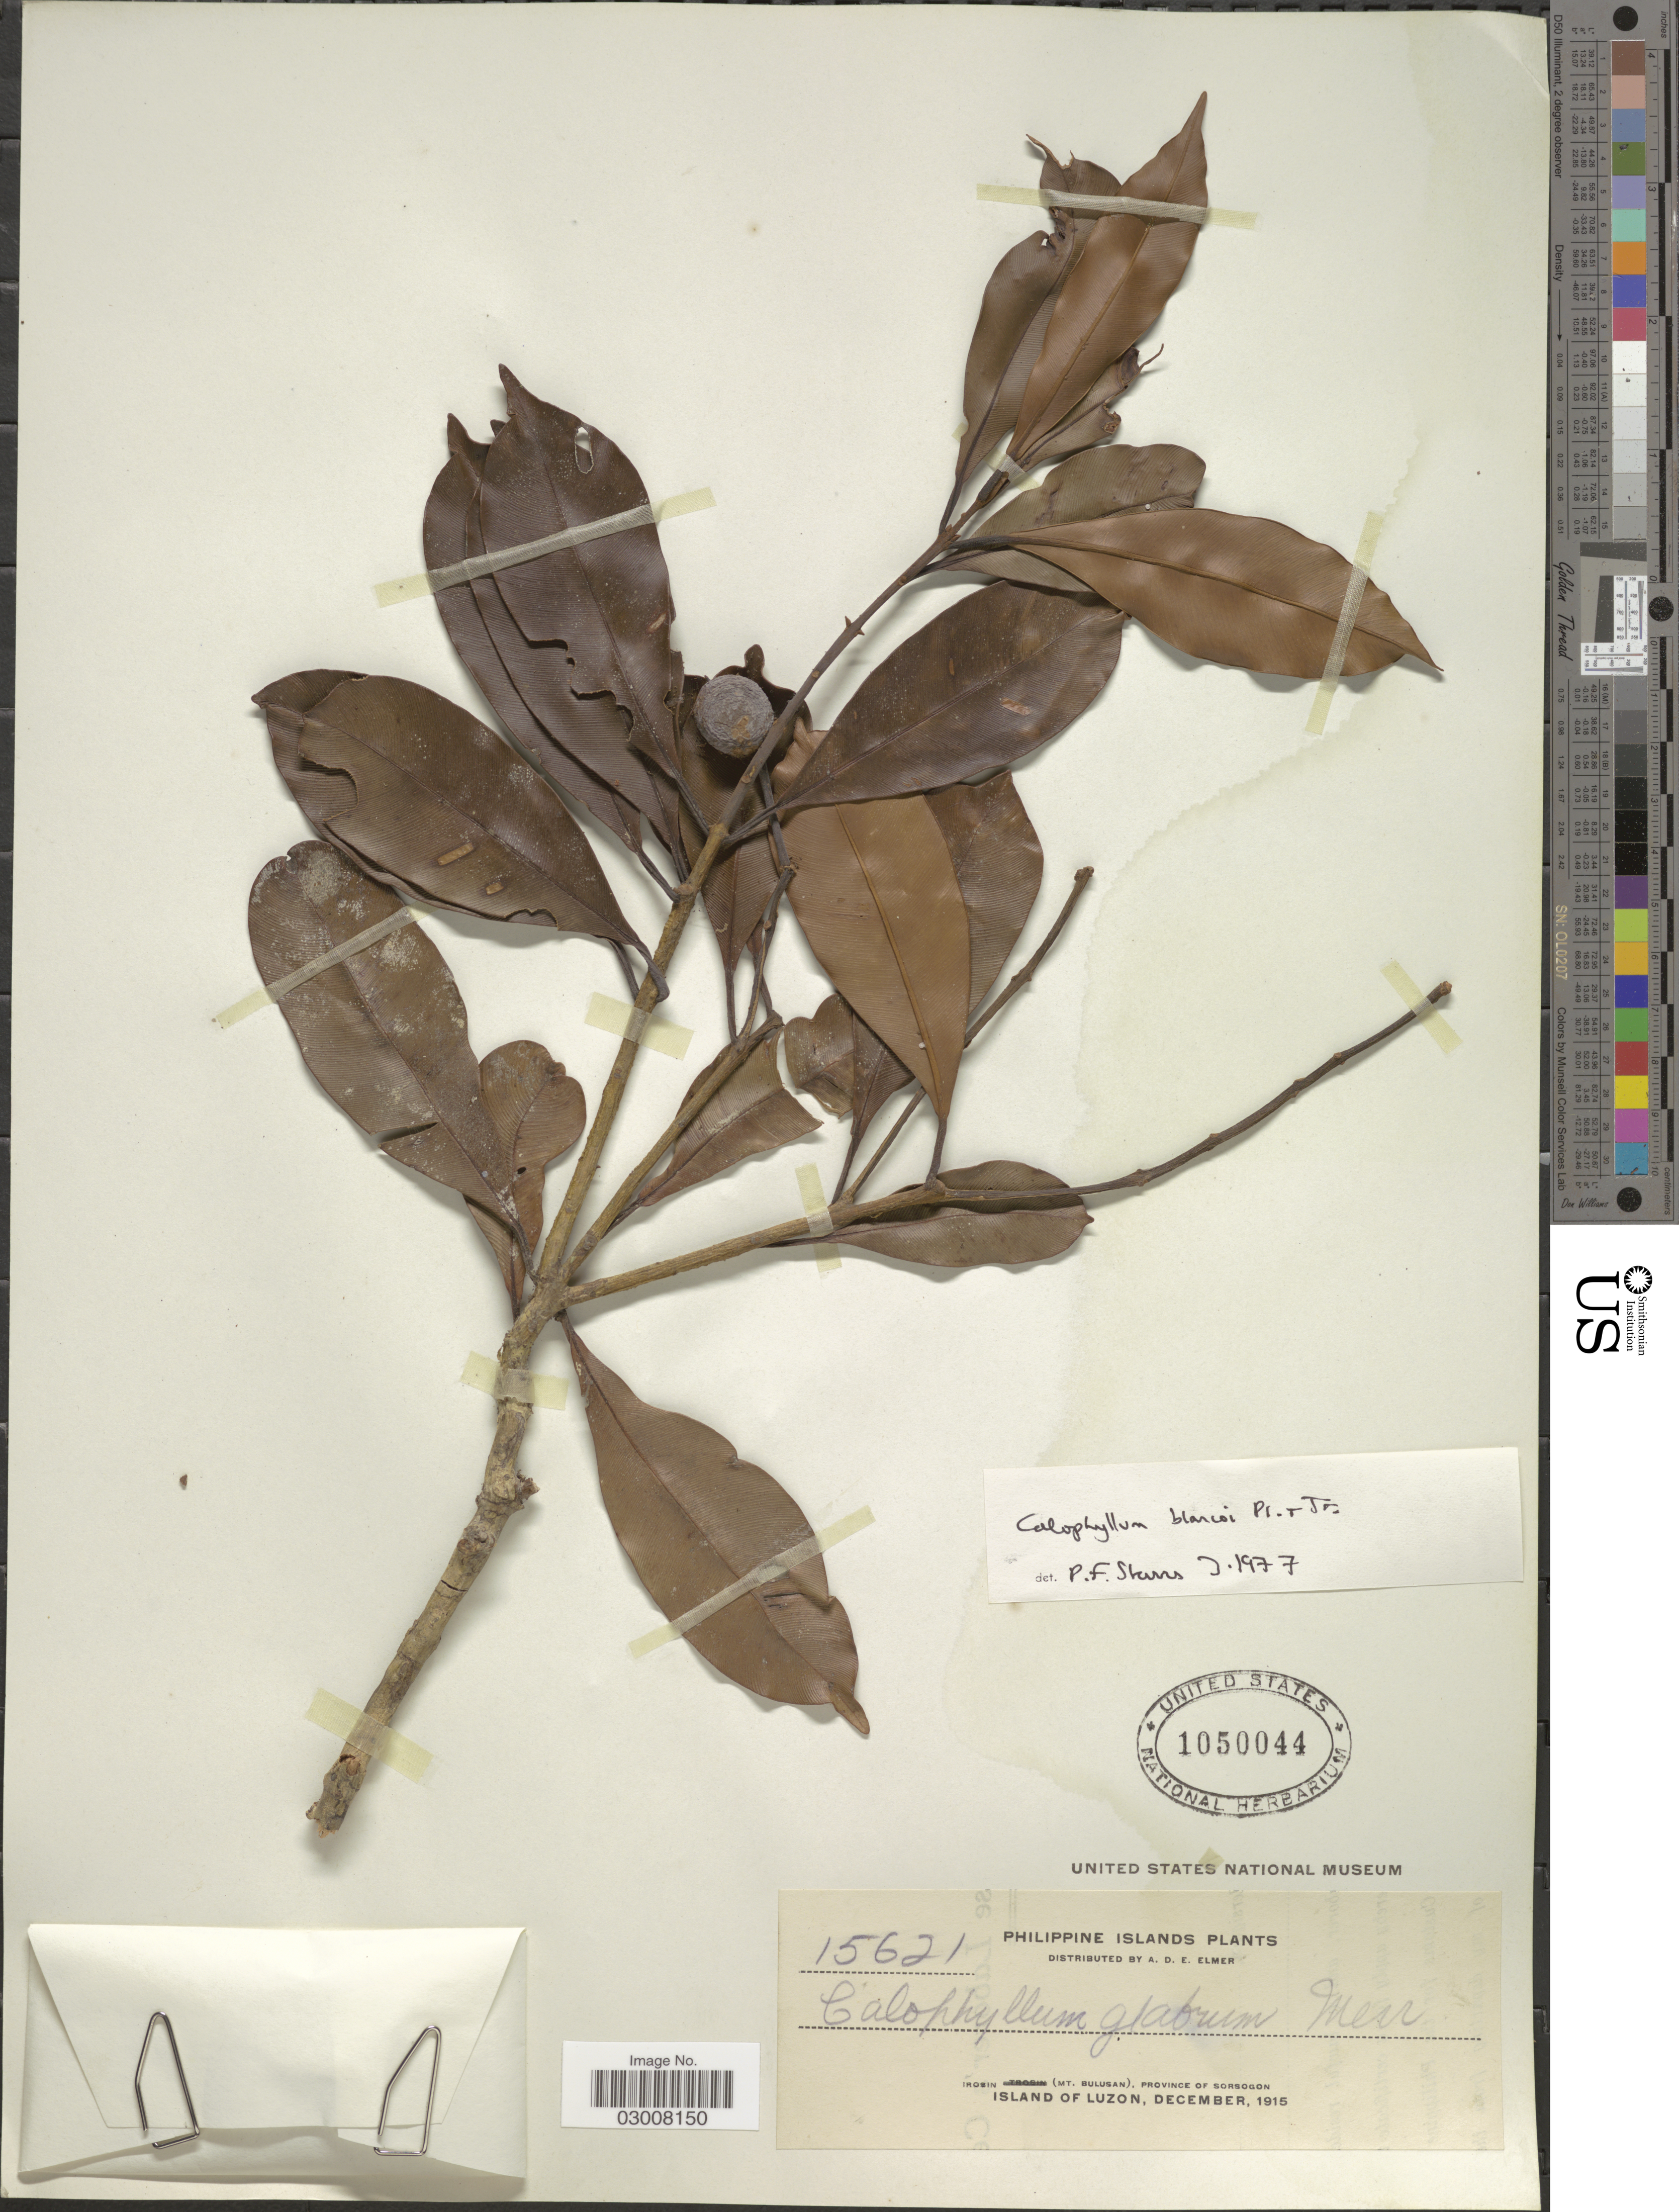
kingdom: Plantae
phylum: Tracheophyta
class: Magnoliopsida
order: Malpighiales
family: Calophyllaceae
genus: Calophyllum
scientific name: Calophyllum blancoi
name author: Planch. & Triana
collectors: A. D. E. Elmer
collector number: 15621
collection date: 1915-12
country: Philippines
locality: Irosin (Mt. Bulusan), Province of Sorsogon, Island of Luzon.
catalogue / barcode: US 1050044